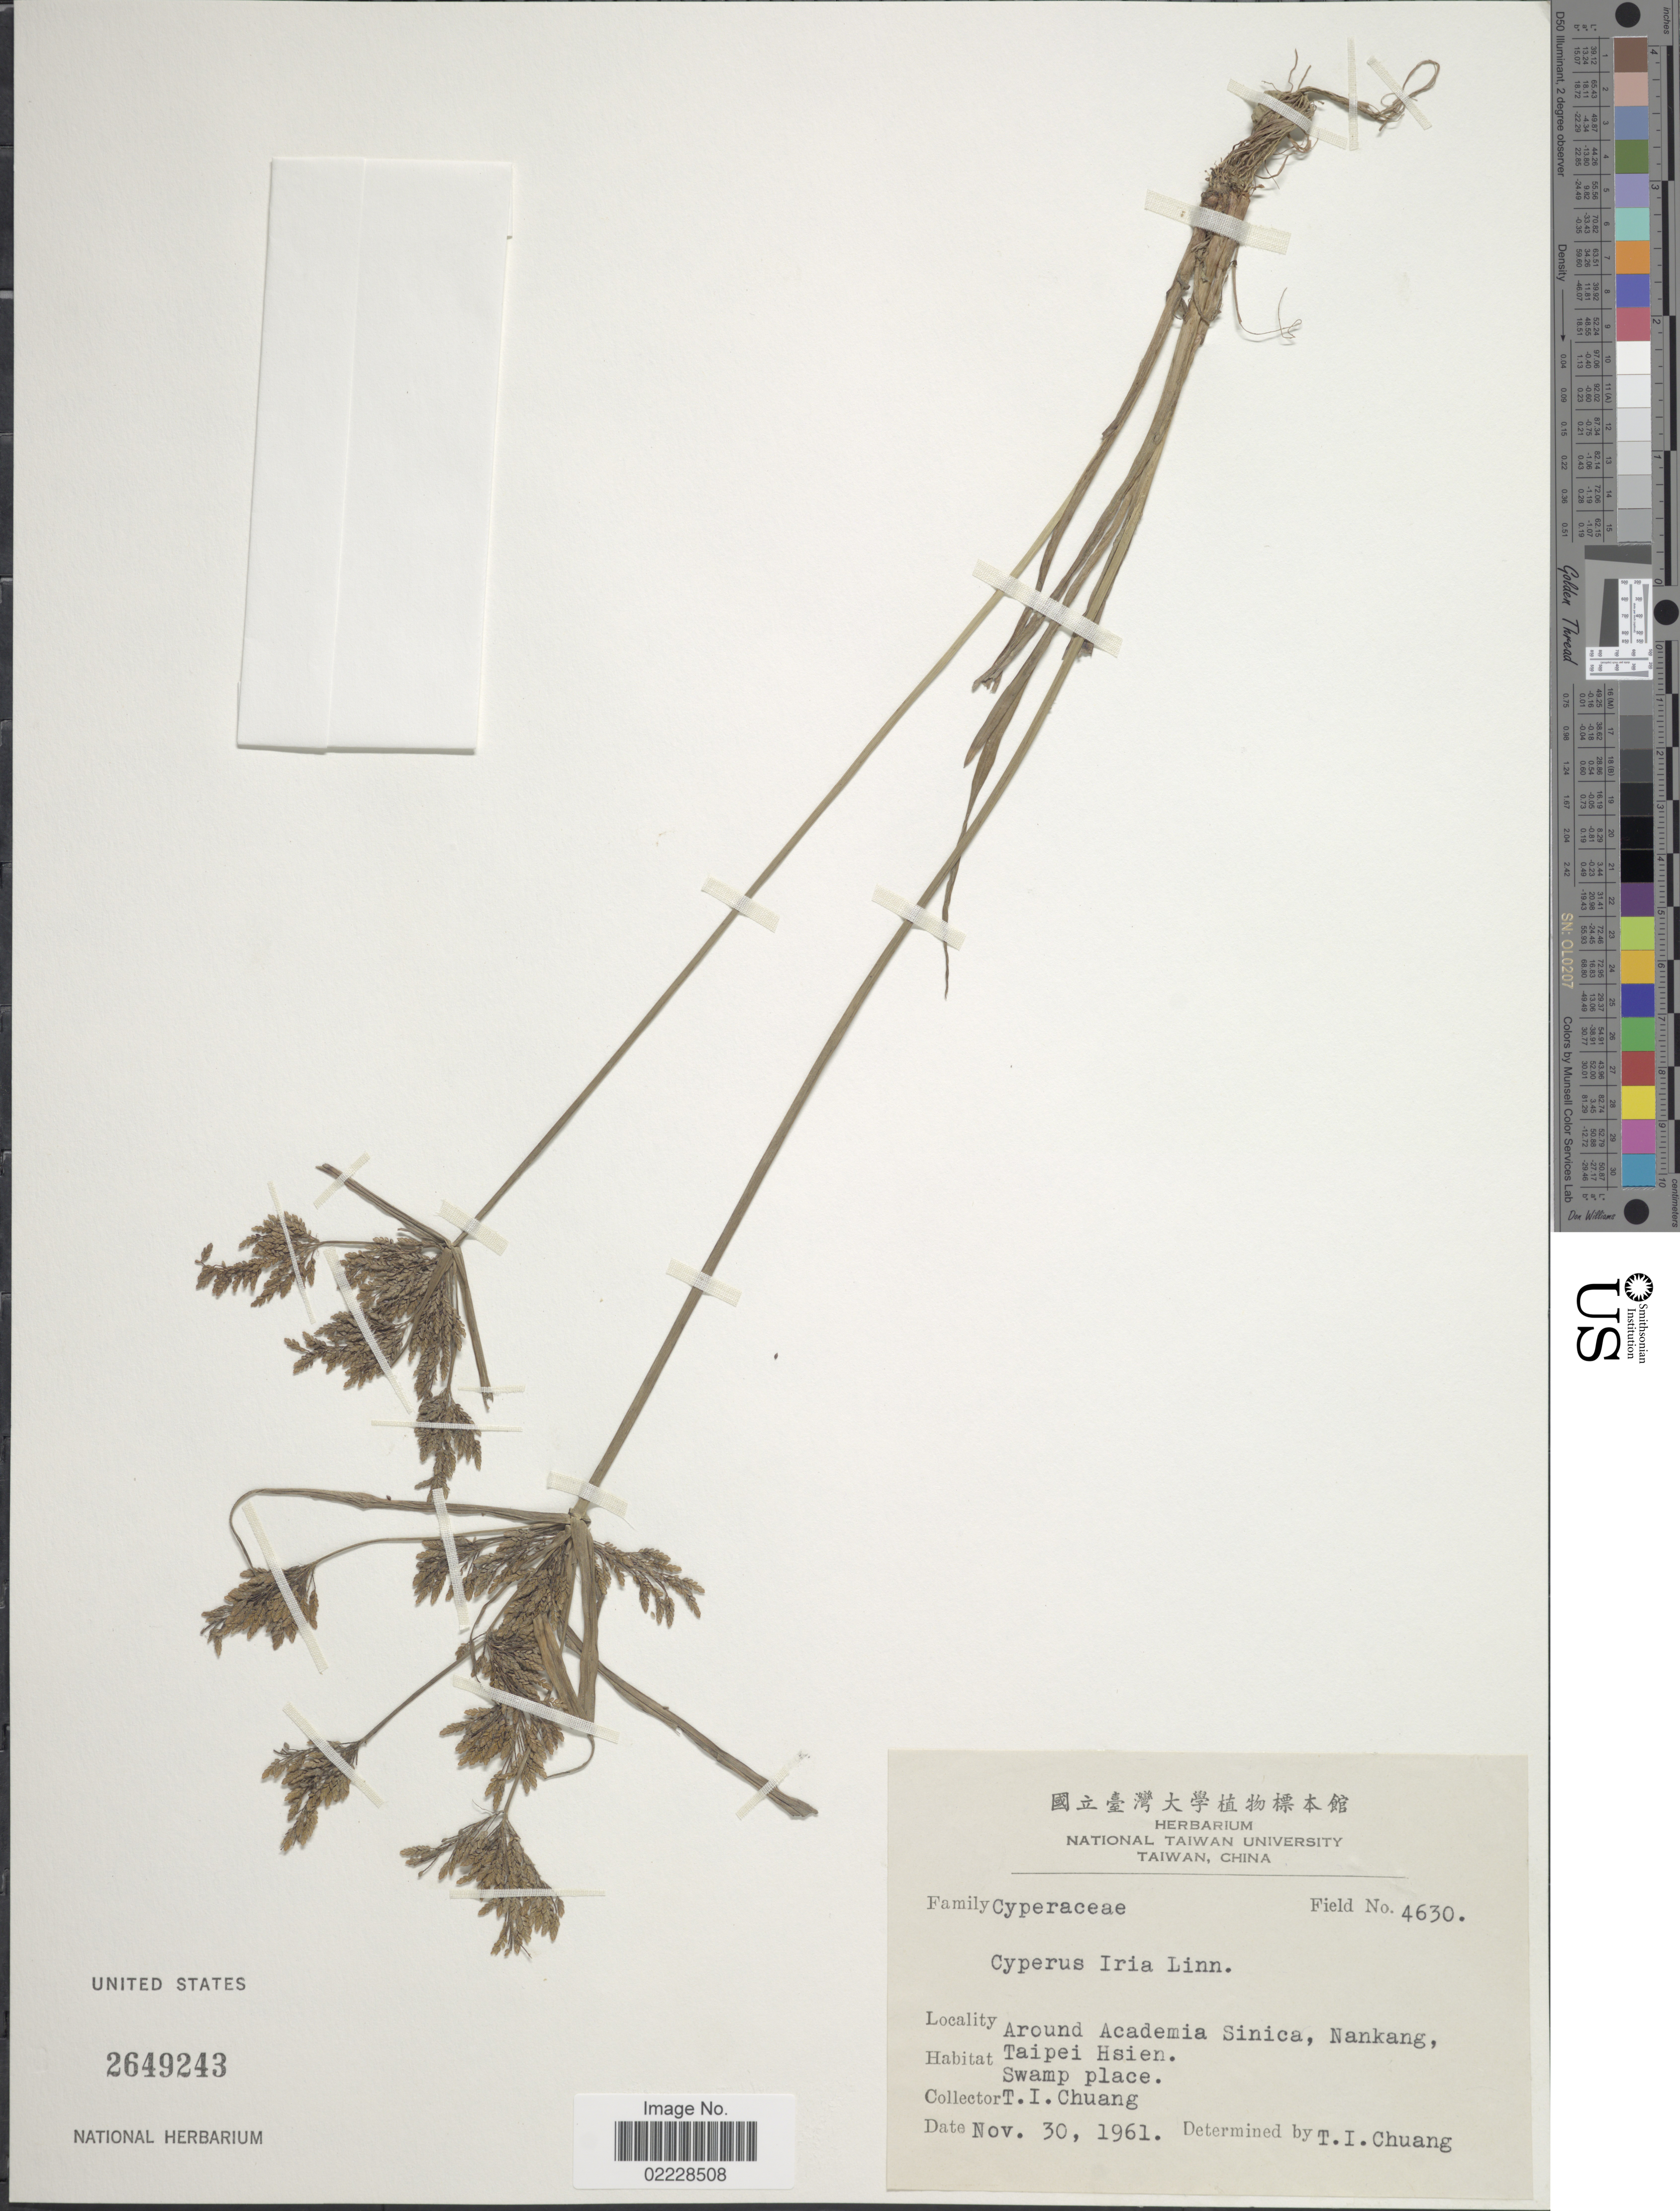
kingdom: Plantae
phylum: Tracheophyta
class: Liliopsida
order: Poales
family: Cyperaceae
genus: Cyperus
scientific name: Cyperus iria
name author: L.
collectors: T. Chuang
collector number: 4630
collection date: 1961-11-30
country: Taiwan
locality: Around Academia Sinica, Nankang, Taipei Hsien.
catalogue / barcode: US 2649243